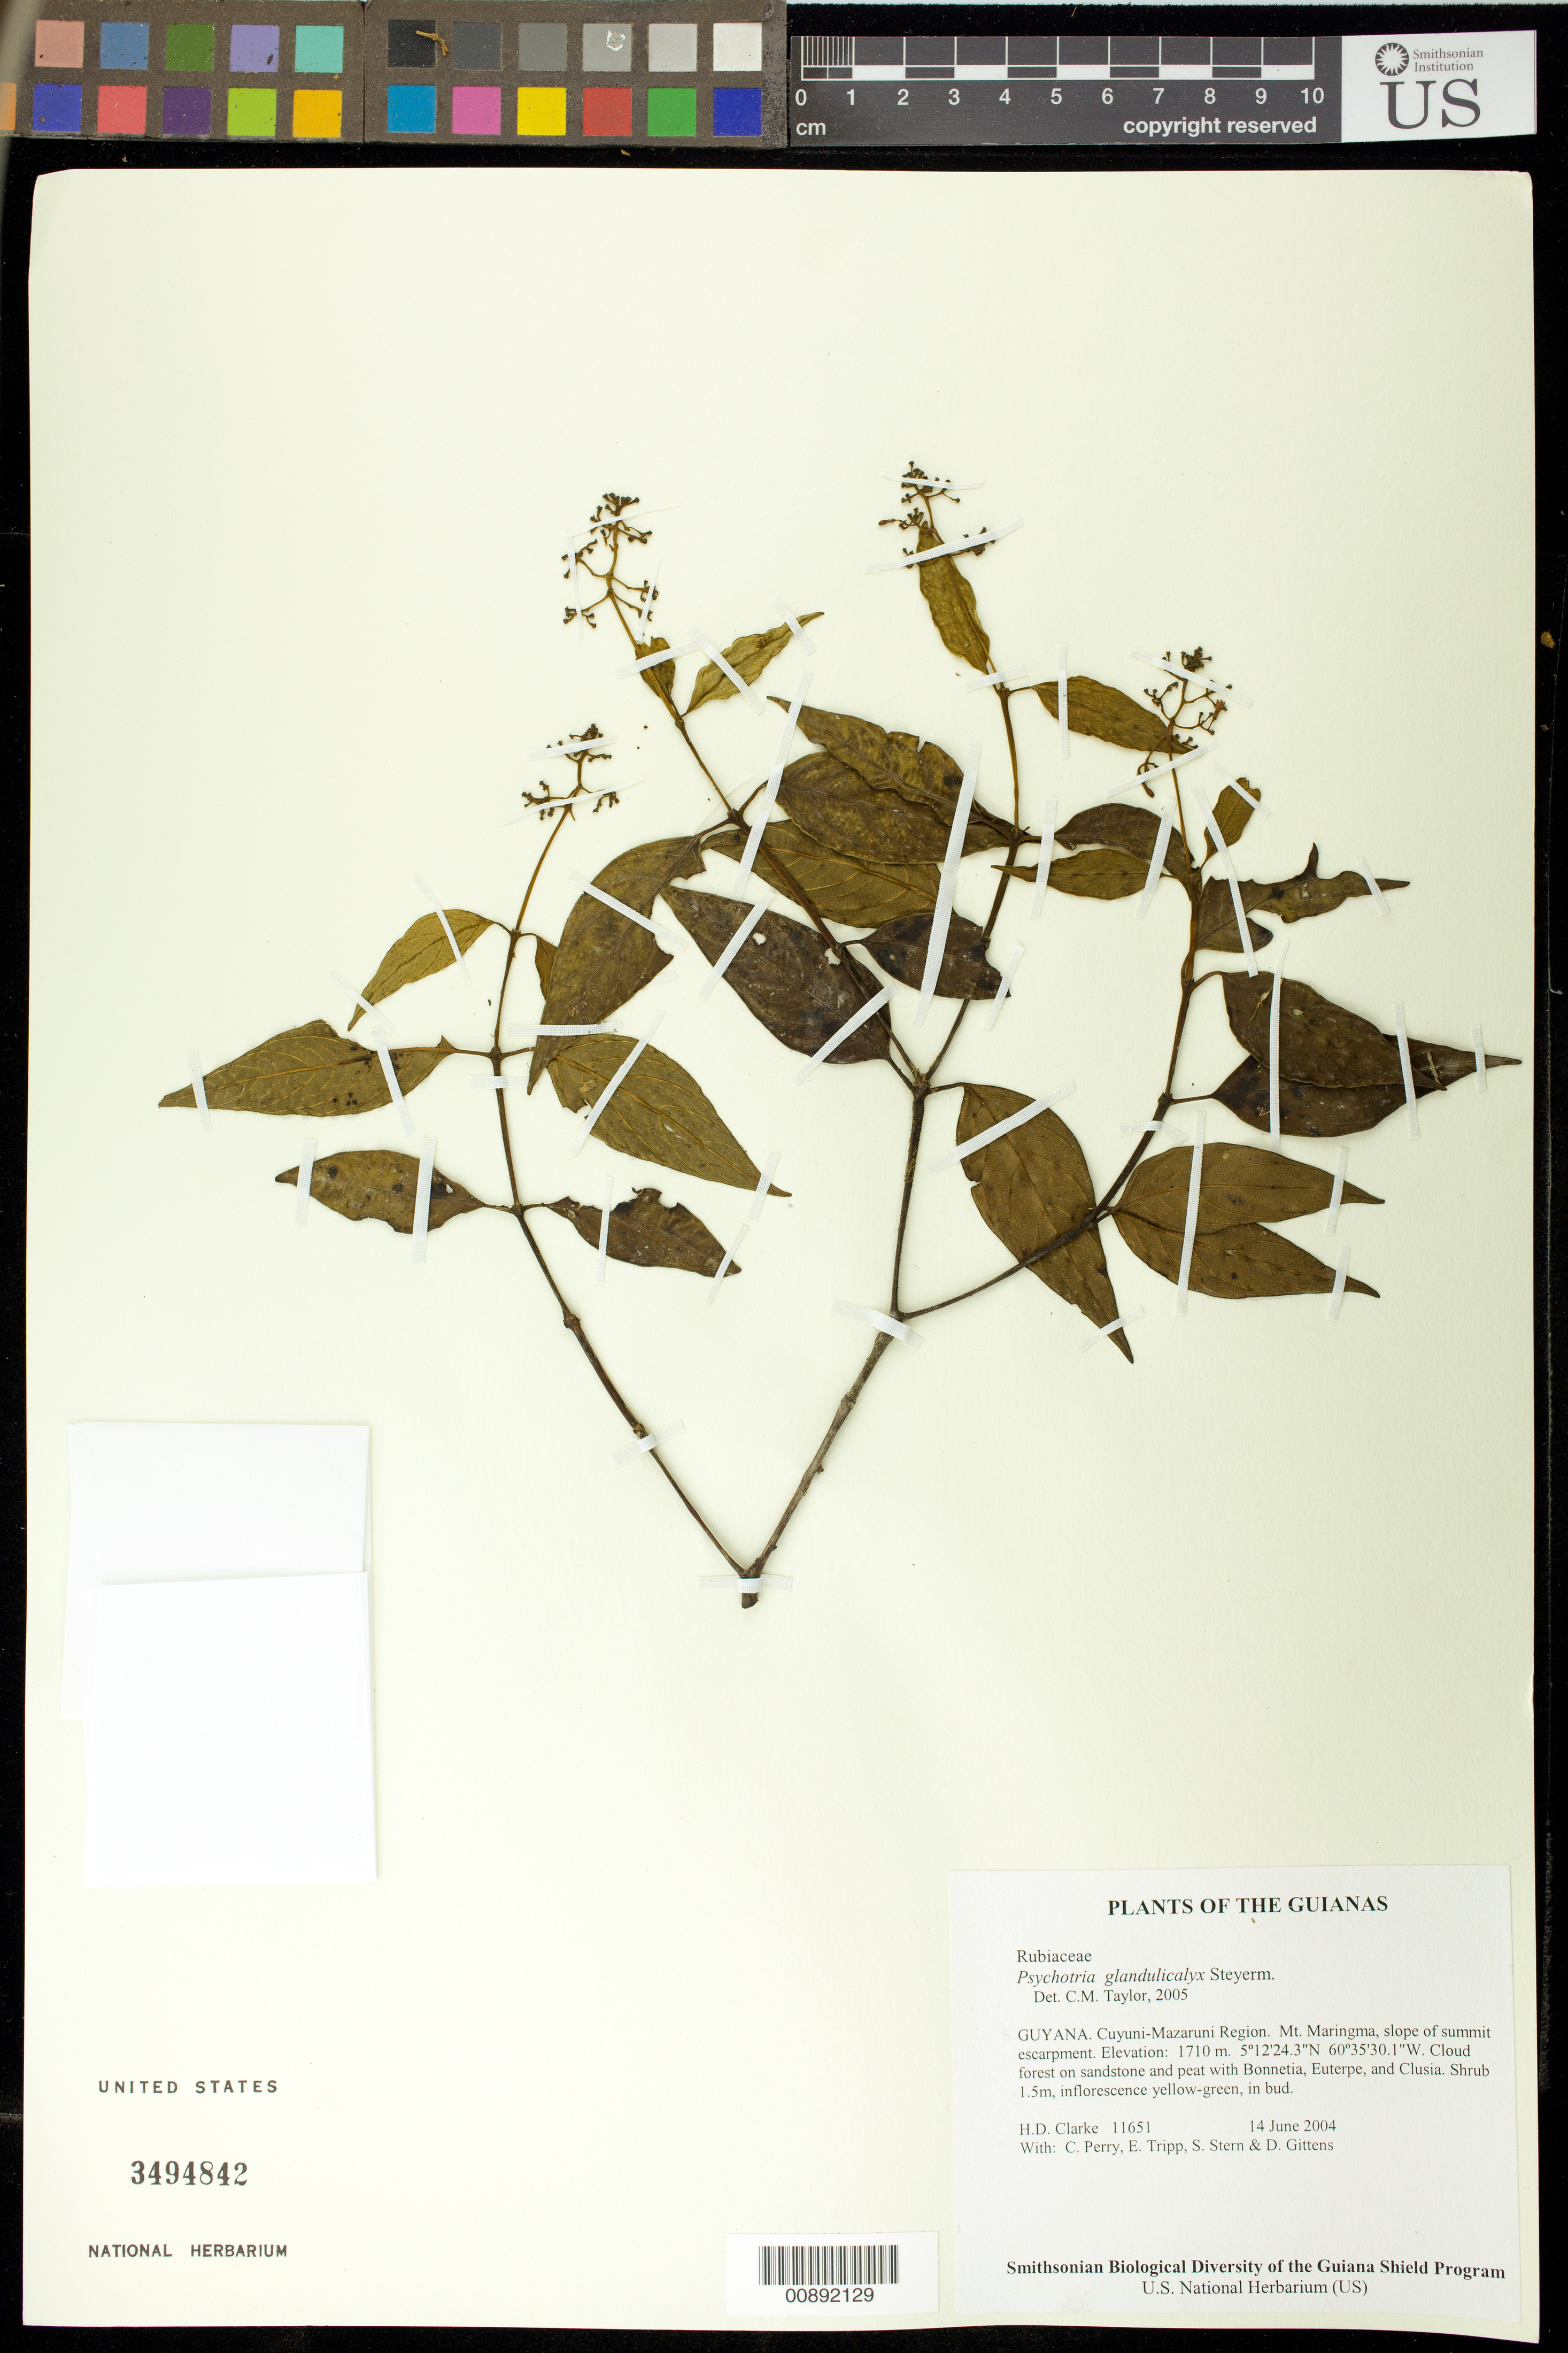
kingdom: Plantae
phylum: Tracheophyta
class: Magnoliopsida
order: Gentianales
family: Rubiaceae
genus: Palicourea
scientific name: Palicourea glandulicalyx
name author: (Steyerm.) Delprete & J.H. Kirkbr.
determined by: Kirkbride, J. H., Jr.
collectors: H. D. Clarke, C. Perry, E. Tripp, S. R. Stern & D. Gittens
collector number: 11651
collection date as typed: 14 June 2004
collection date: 2004-06-14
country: Guyana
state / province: Cuyuni-Mazaruni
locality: Mt. Maringma, slope of summit escarpment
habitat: Cloud forest on sandstone and peat with Bonnetia, Euterpe, and Clusia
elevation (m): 1710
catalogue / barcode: US 3494842